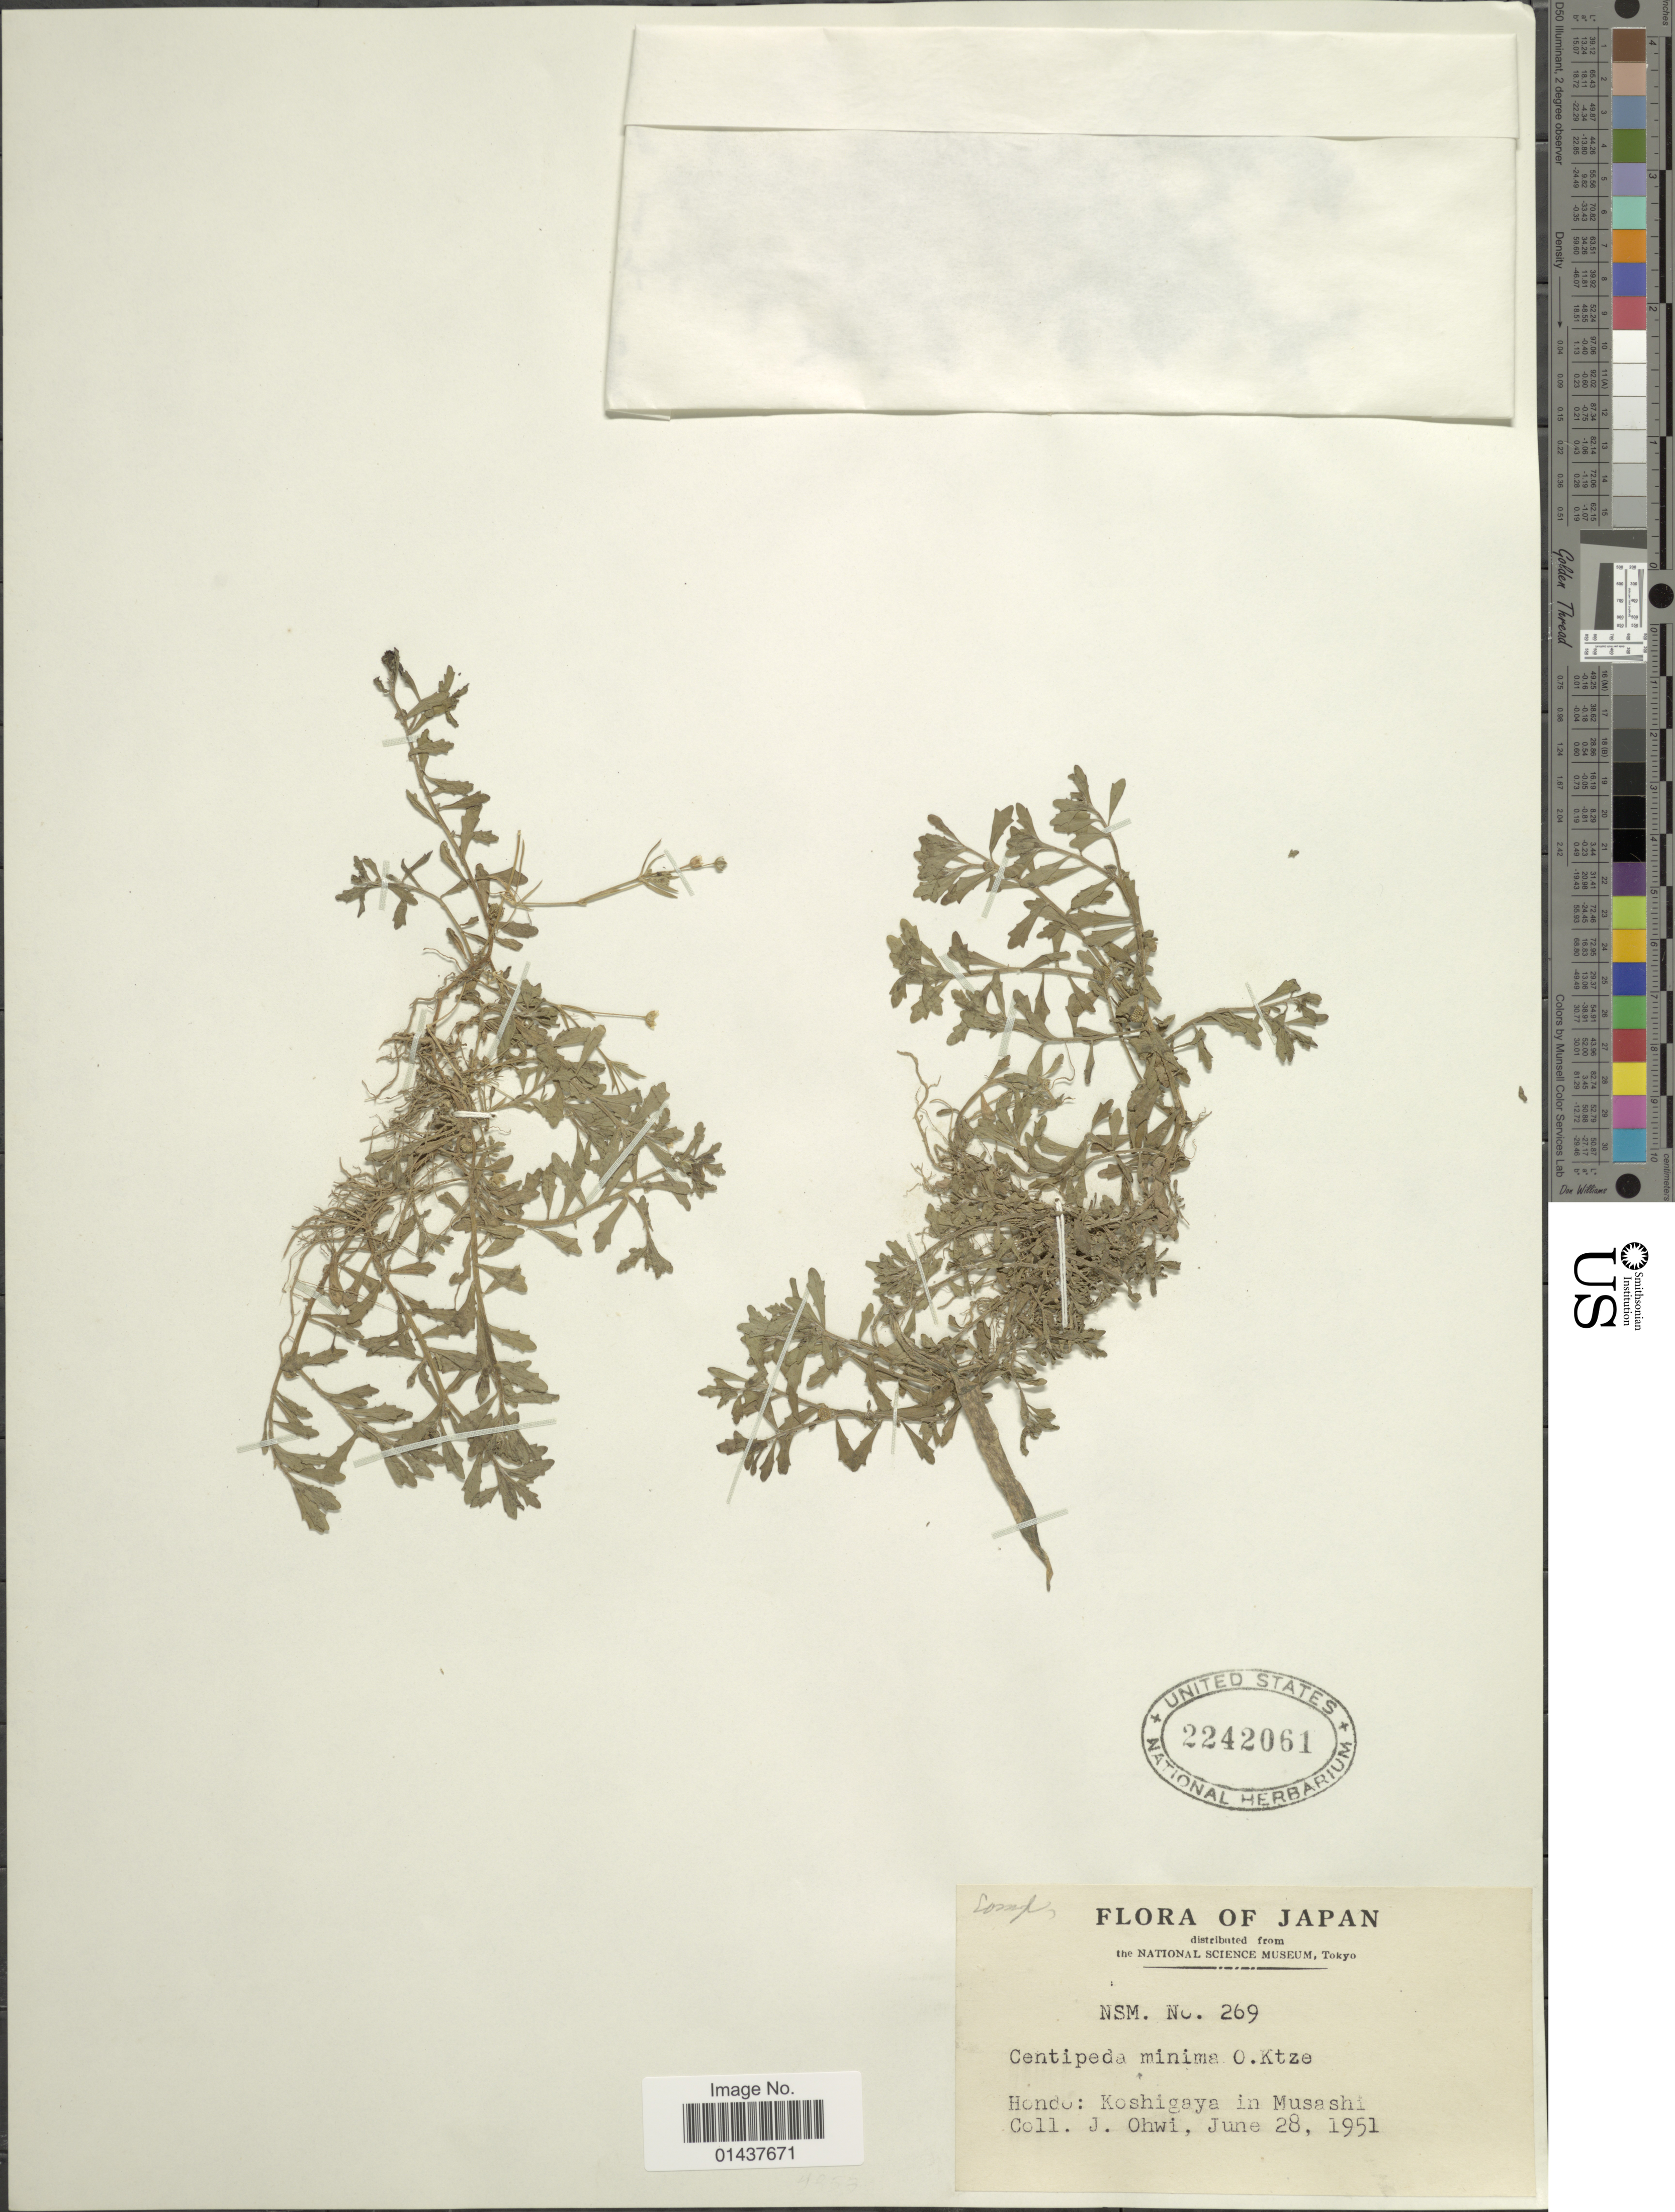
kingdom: Plantae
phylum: Tracheophyta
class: Magnoliopsida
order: Asterales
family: Asteraceae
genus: Centipeda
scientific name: Centipeda minima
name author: (L.) A. Braun & Asch.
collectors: J. Ohwi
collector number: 269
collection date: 1951-06-28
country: Japan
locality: Hondo: Koshigaya in Musashi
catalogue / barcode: US 2242061